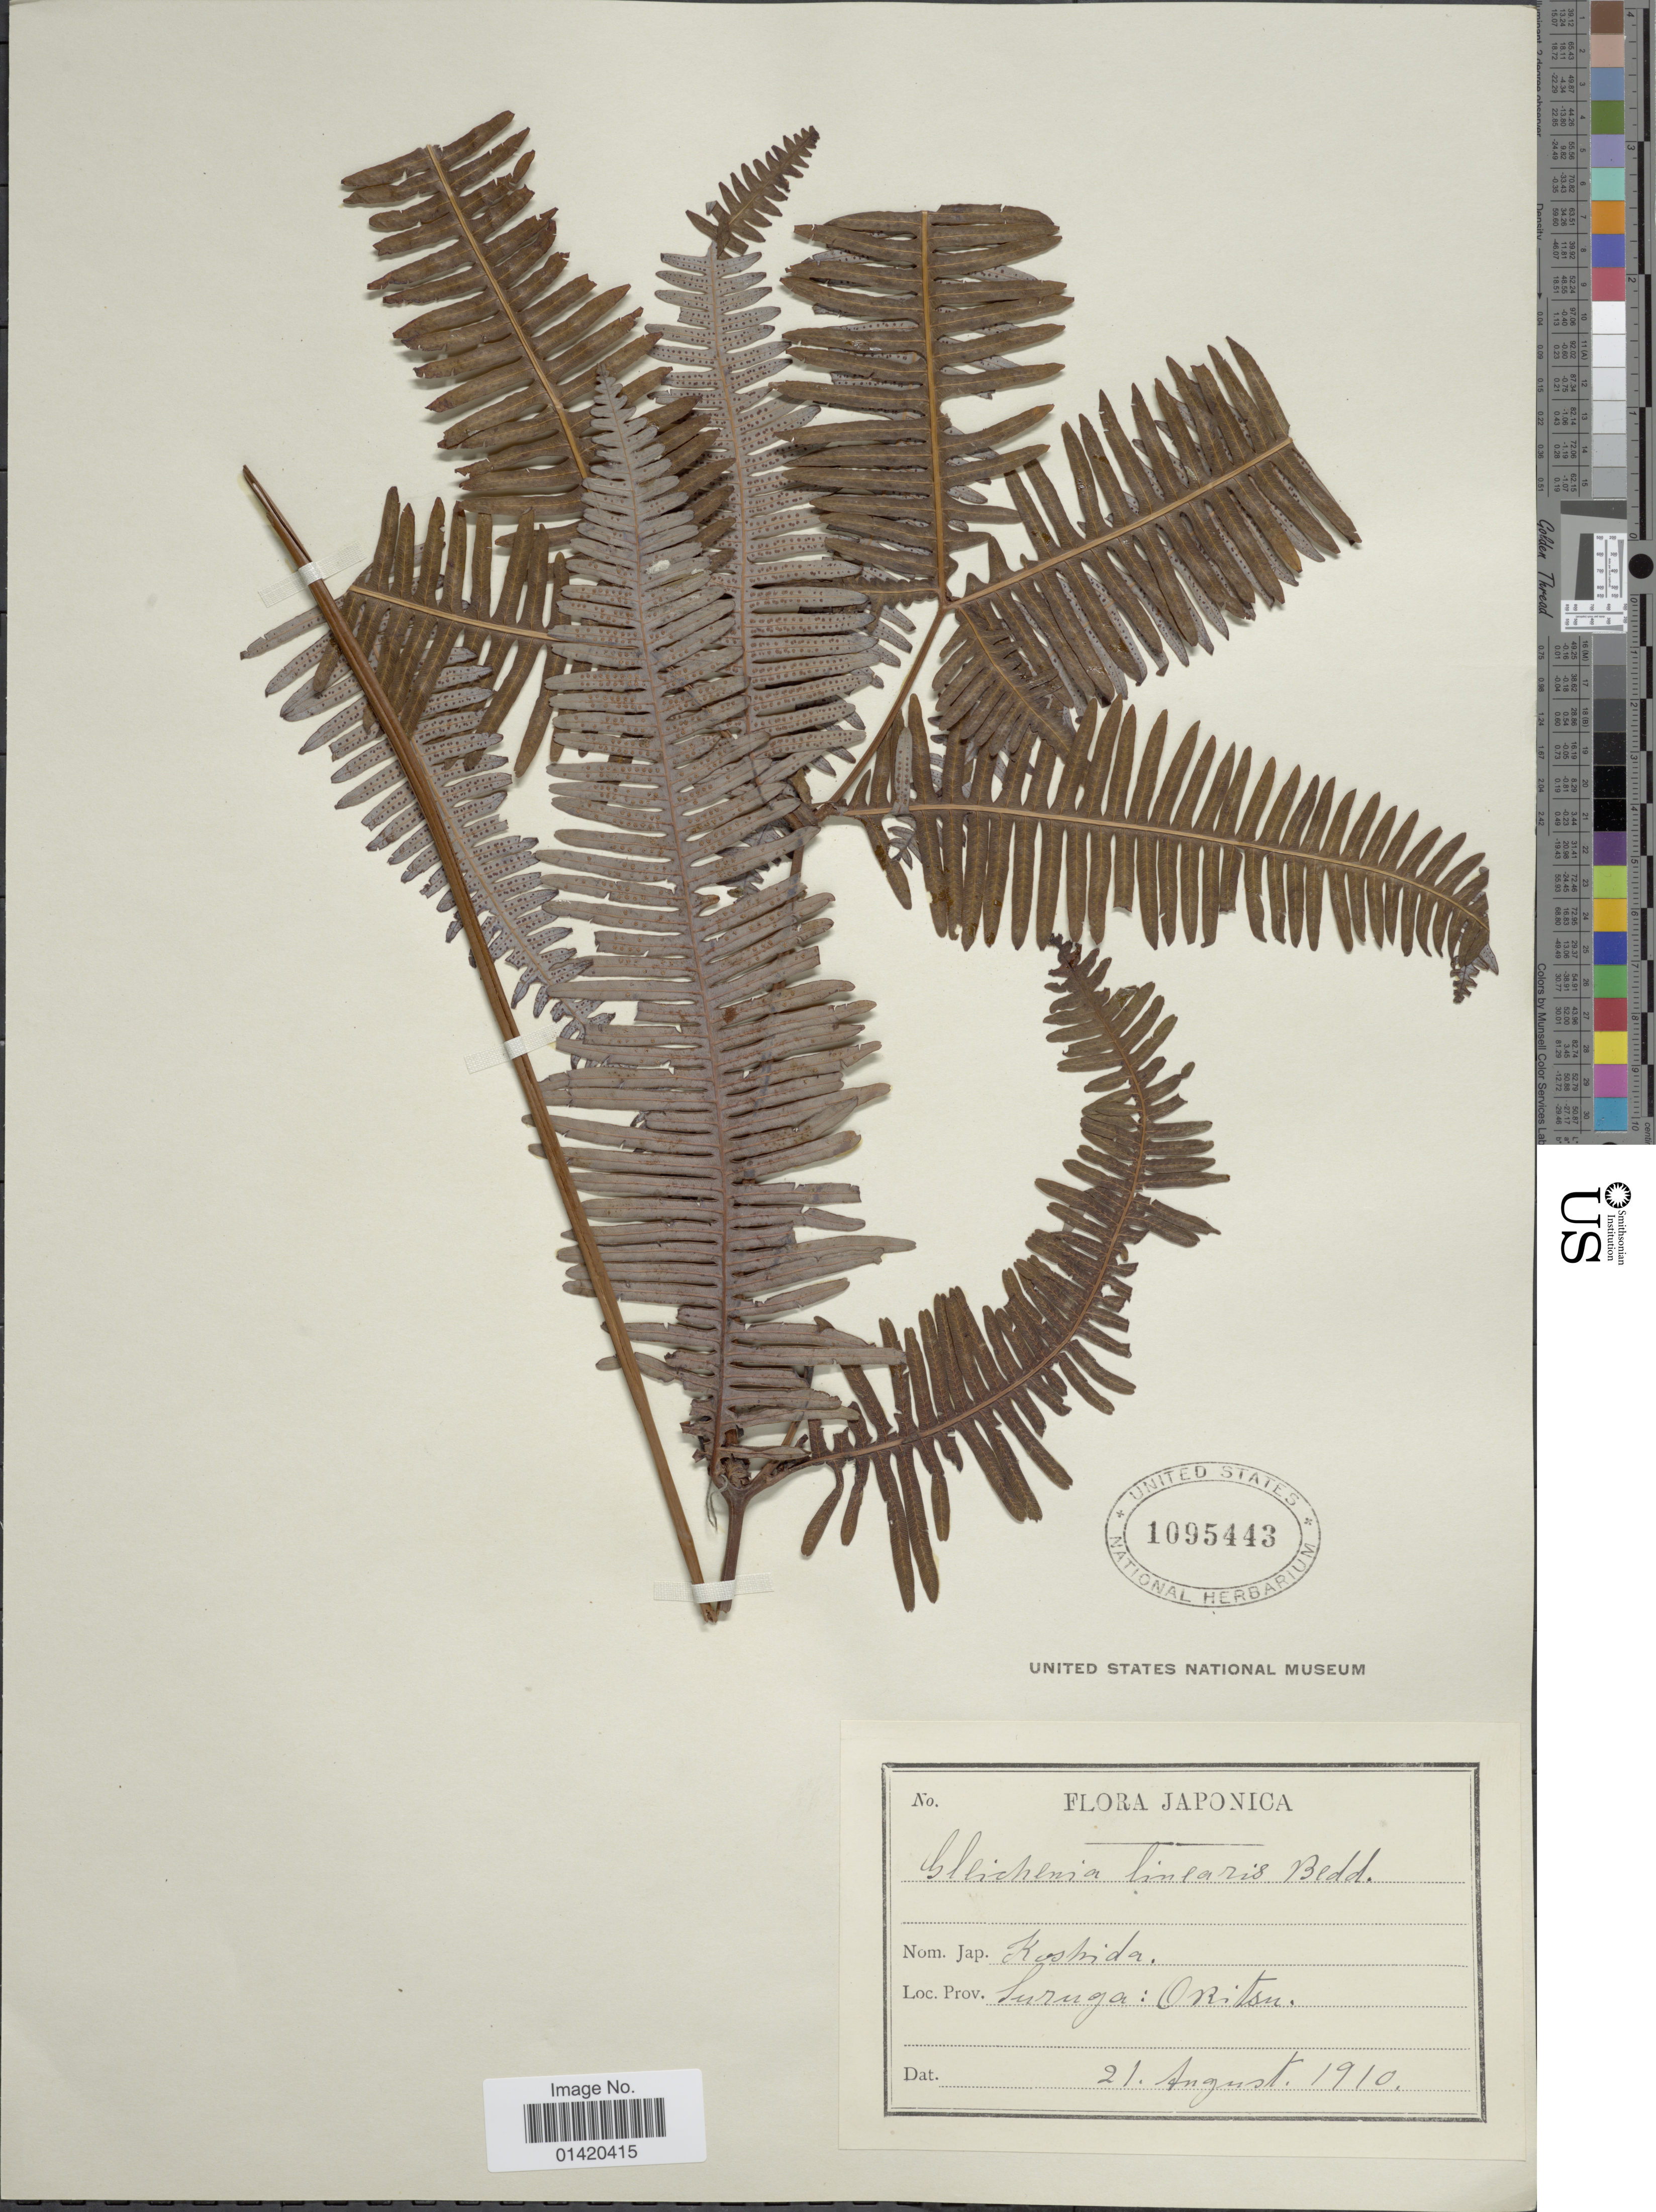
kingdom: Plantae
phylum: Tracheophyta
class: Polypodiopsida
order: Gleicheniales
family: Gleicheniaceae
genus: Dicranopteris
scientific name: Dicranopteris linearis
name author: (Burm. f.) Underw.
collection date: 1910-08-21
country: Japan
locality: Suruga: Okitsu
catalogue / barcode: US 1095443